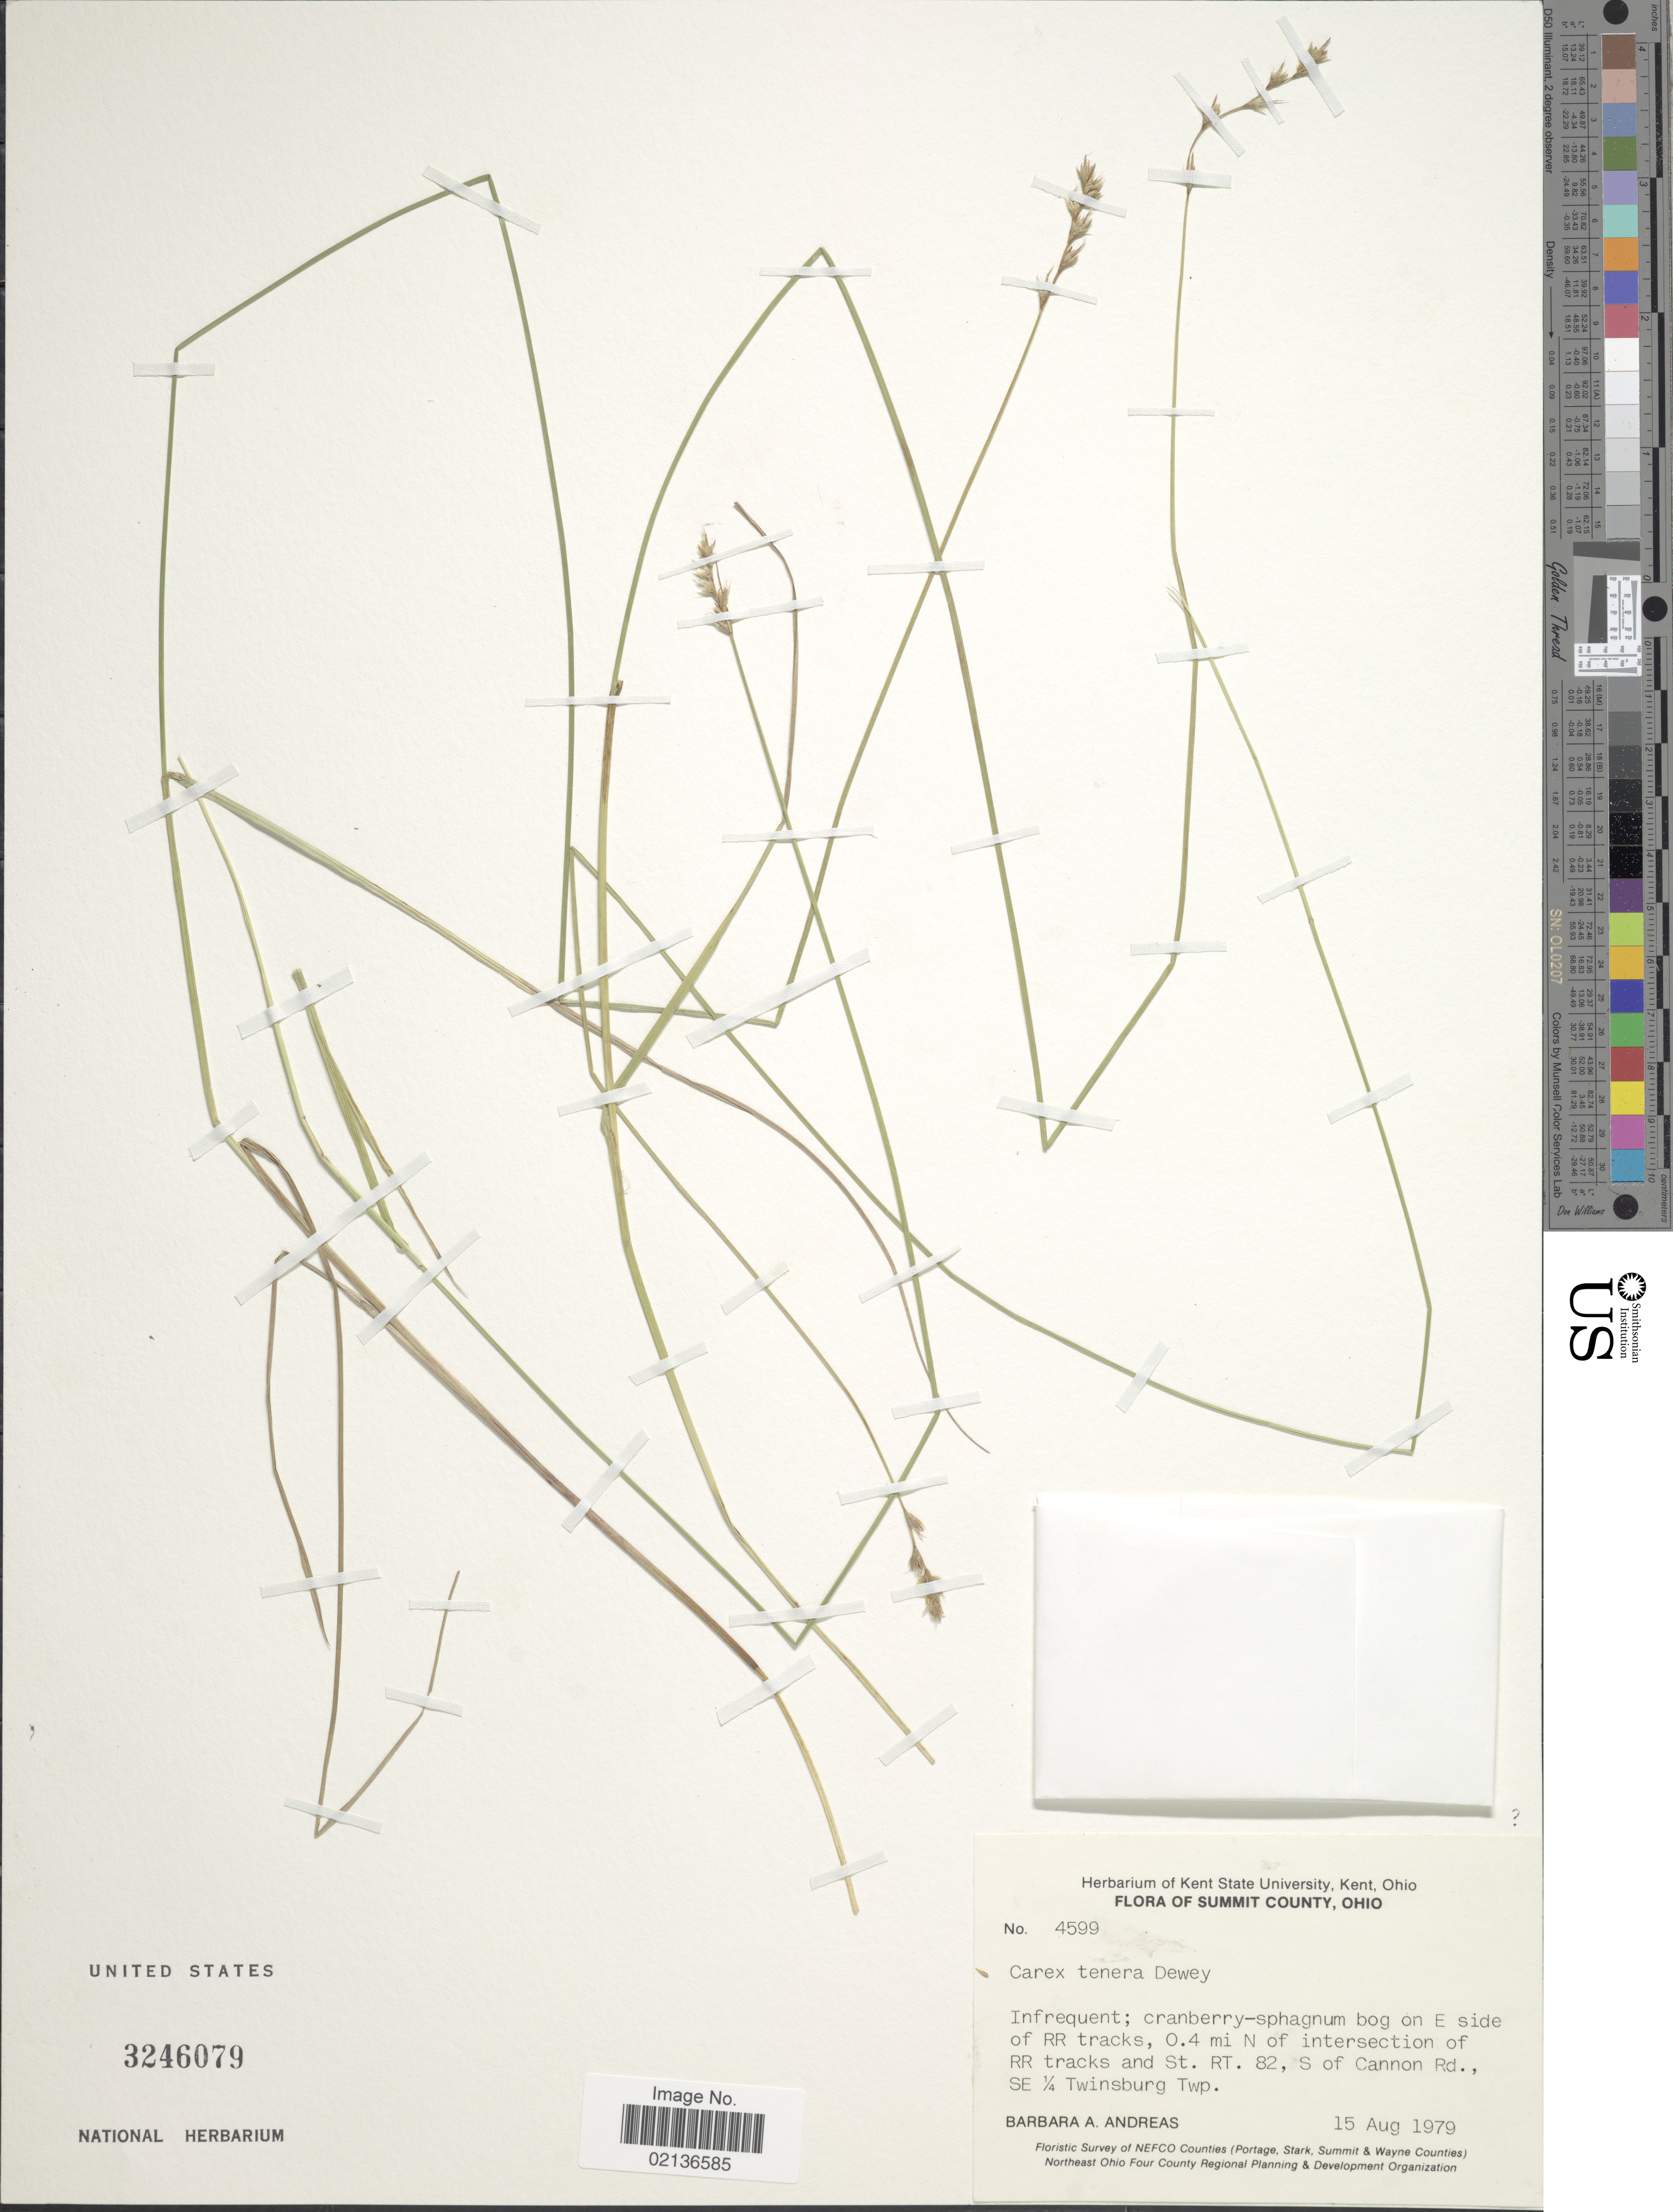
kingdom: Plantae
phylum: Tracheophyta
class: Liliopsida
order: Poales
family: Cyperaceae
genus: Carex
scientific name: Carex tenera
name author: Dewey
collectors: B. A. Andreas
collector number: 4599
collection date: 1979-08-15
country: United States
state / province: Ohio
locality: Summit County, Ohio, On E side of RR tracks, 0.4 mi N of intersection of RR tracks and St. Rt. 82, S of Cannon Rd., SE ½ Twinsburg Twp.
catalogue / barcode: US 3246079